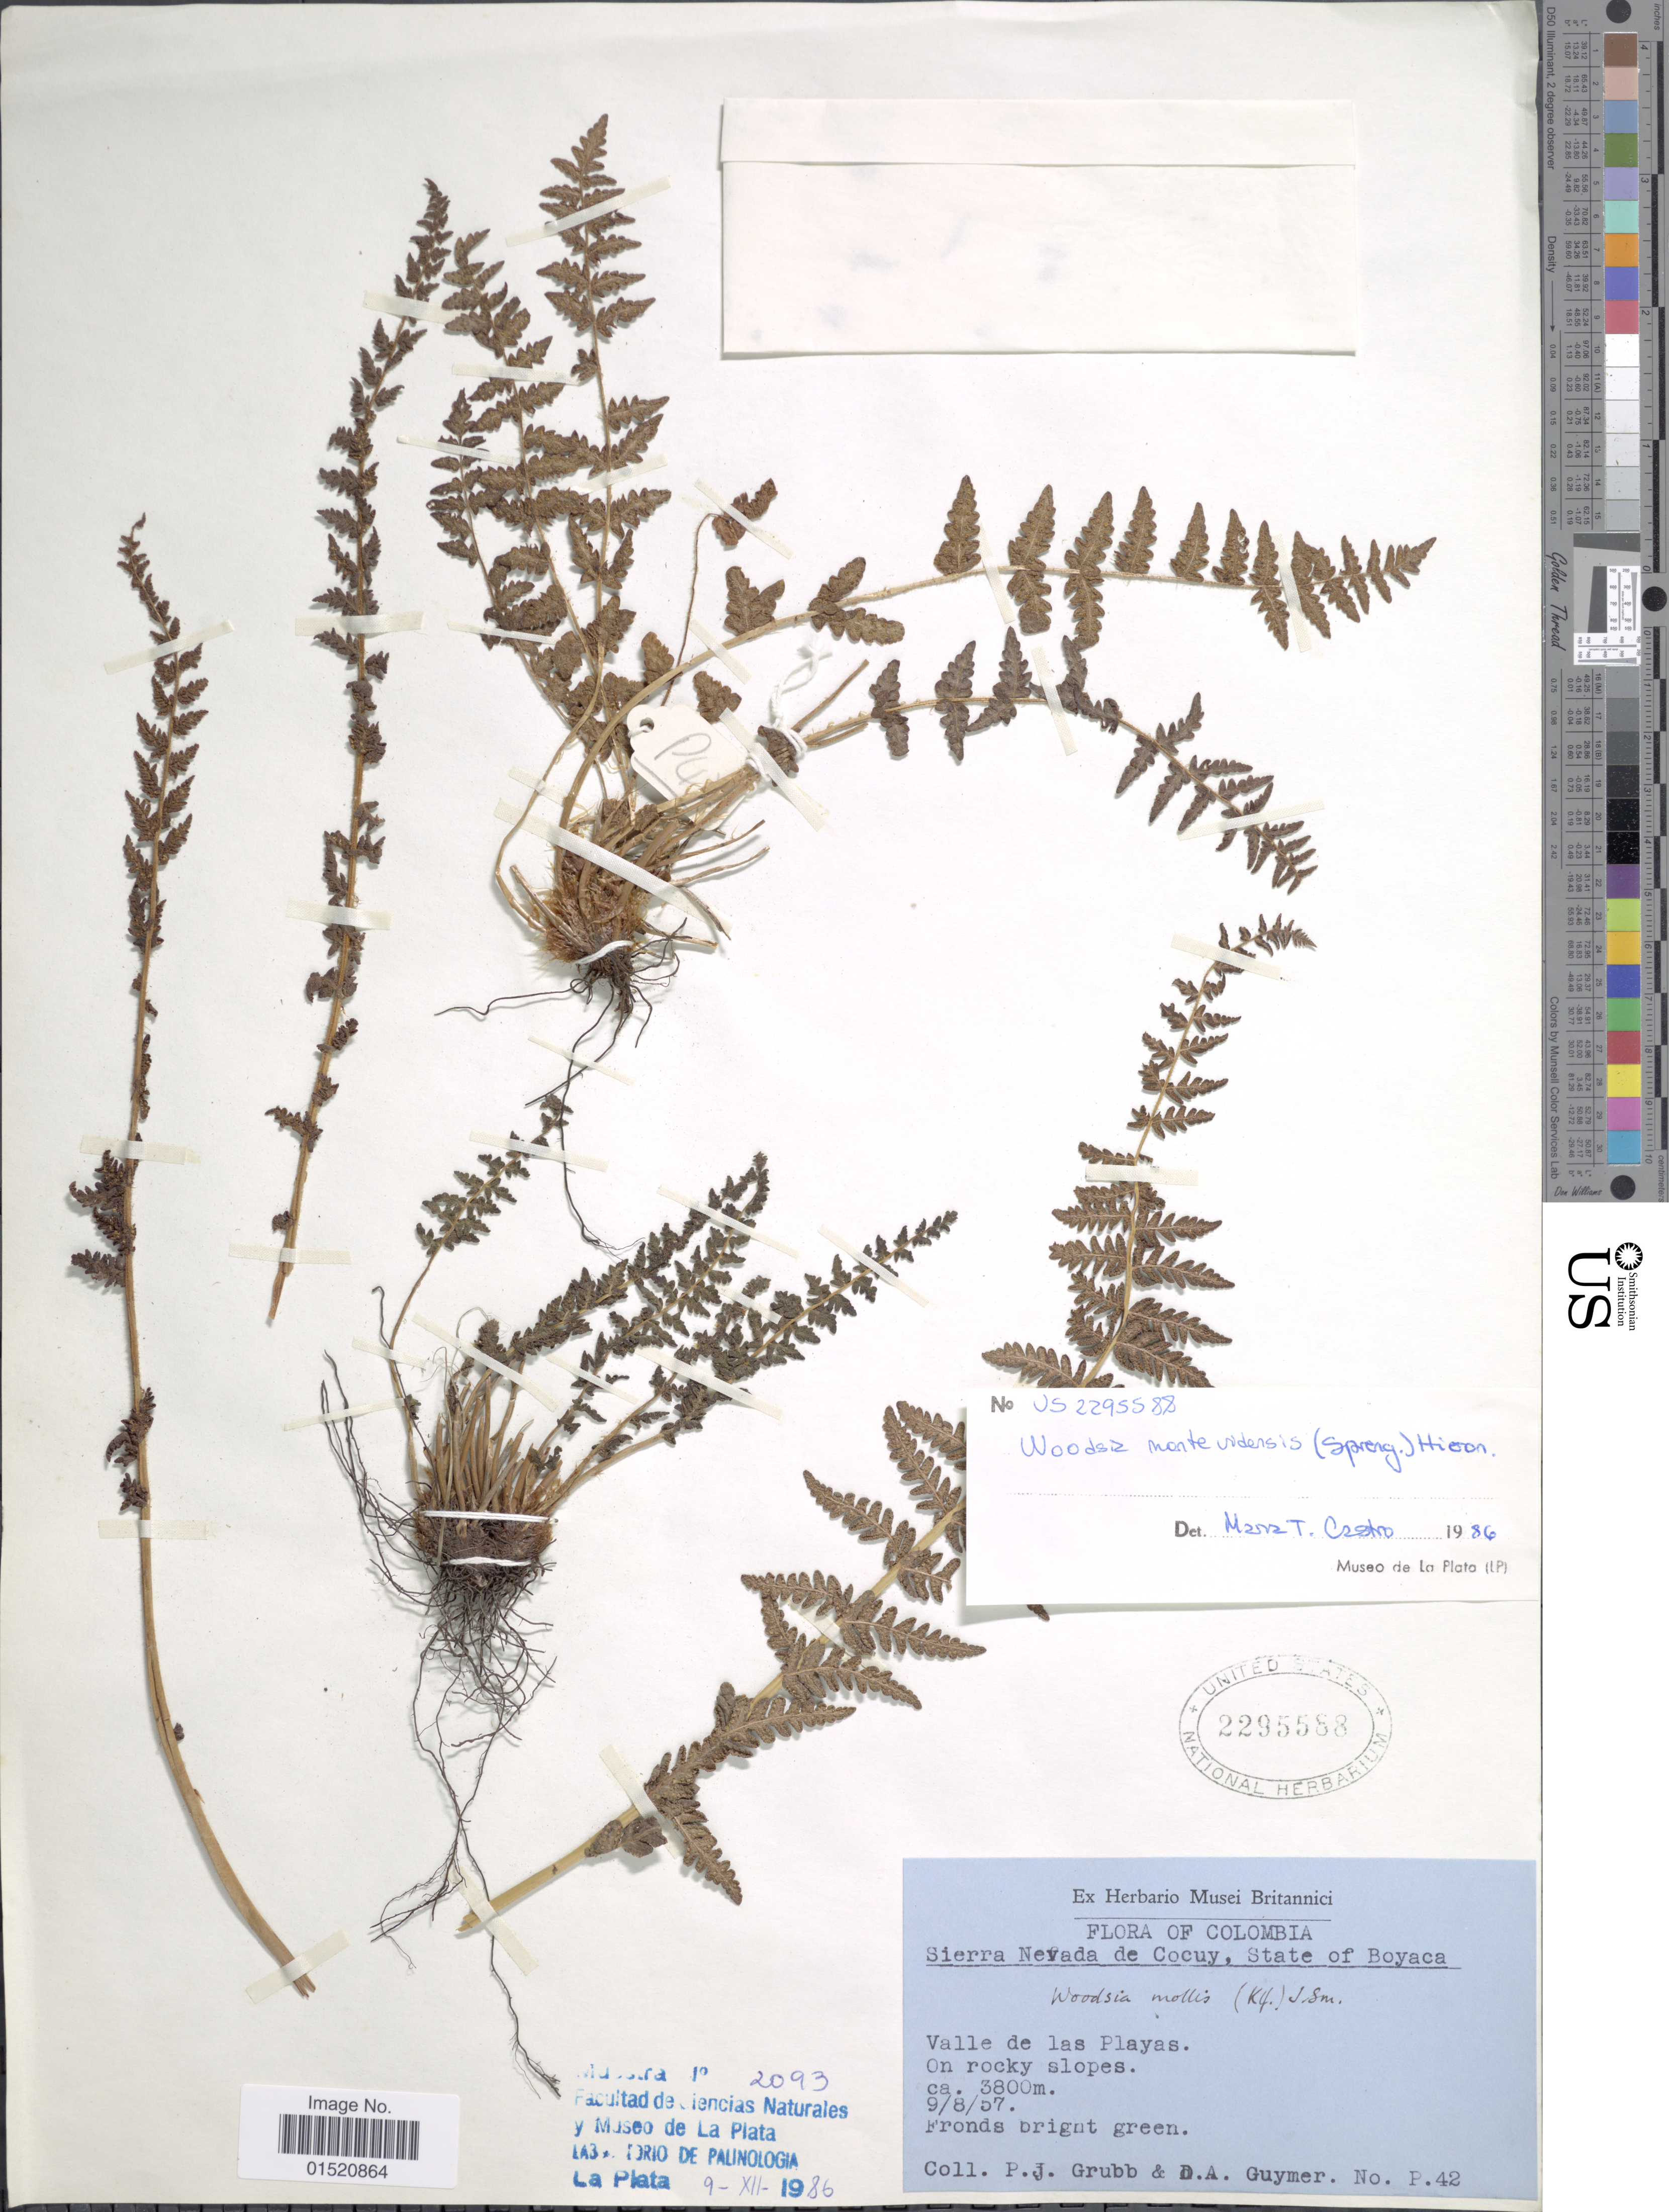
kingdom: Plantae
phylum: Tracheophyta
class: Polypodiopsida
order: Polypodiales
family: Woodsiaceae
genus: Woodsia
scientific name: Woodsia montevidensis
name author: (Spreng.) Hieron.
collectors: P. J. Grubb & D. Guymer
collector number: P. 42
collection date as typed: Transcribed d/m/y: 9/8/57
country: Colombia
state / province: Boyacá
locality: Sierra Nevada de Cocuy, Valle de las Playas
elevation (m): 3800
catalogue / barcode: US 2295583